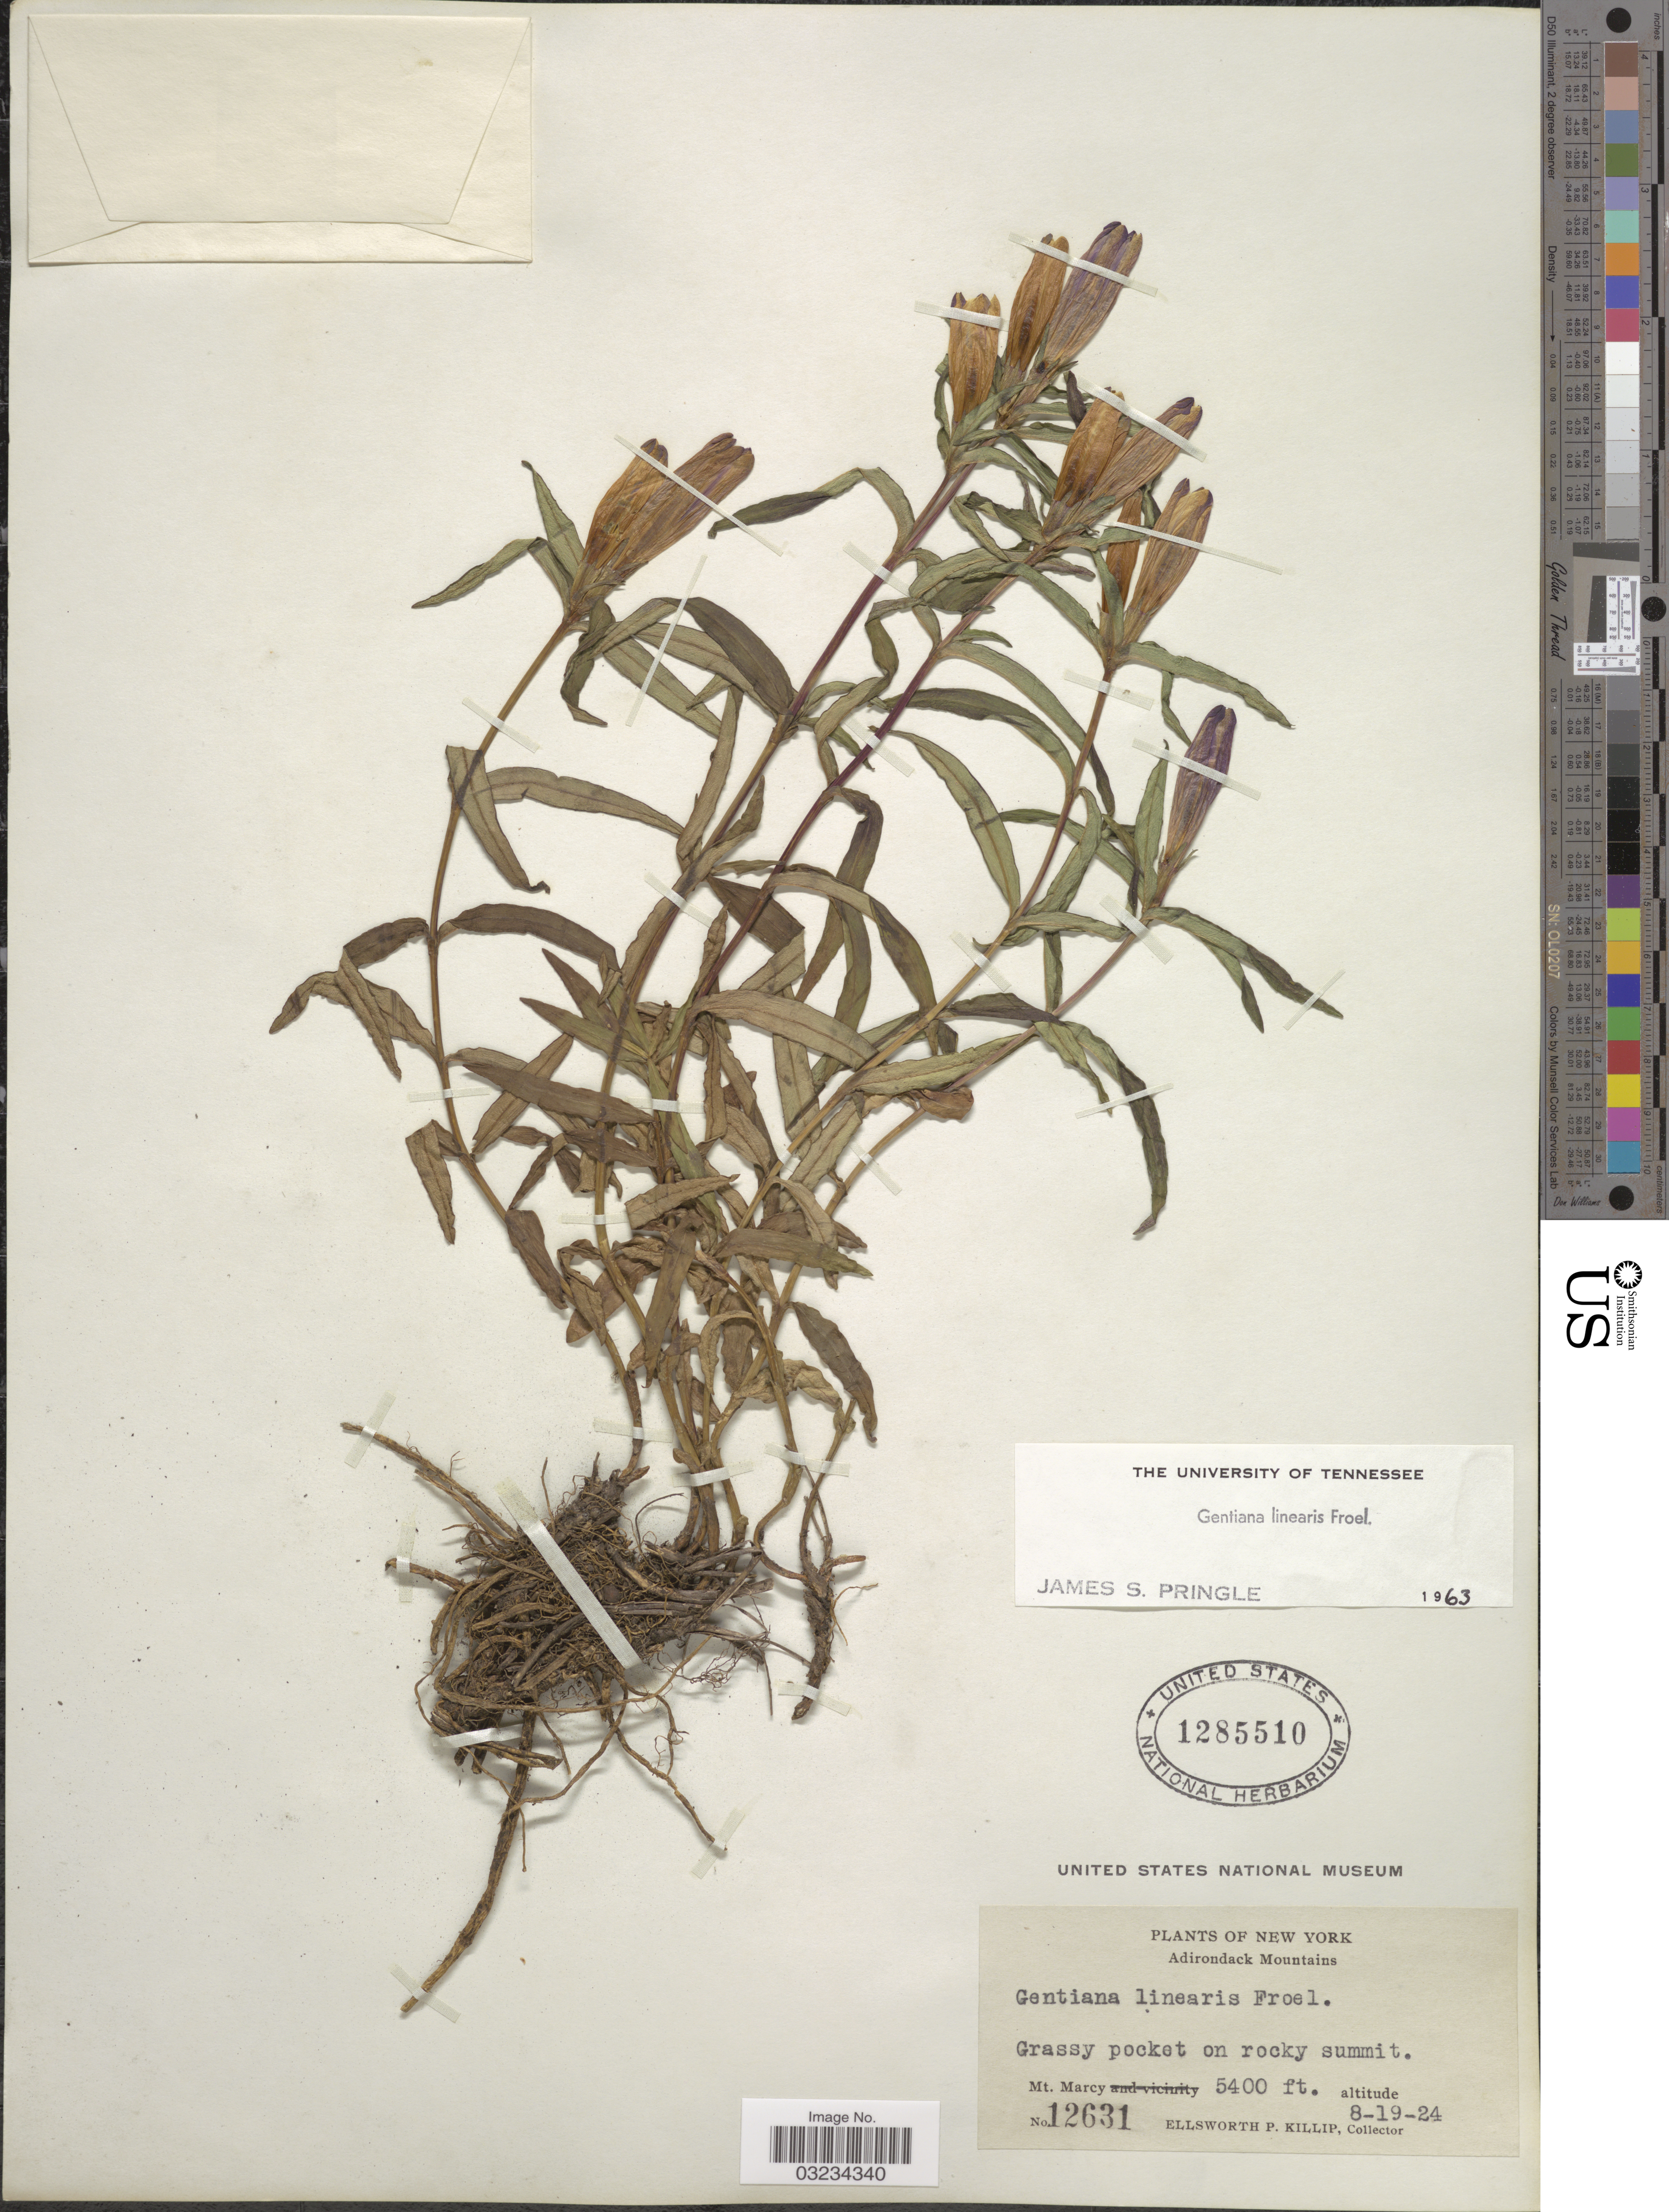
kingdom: Plantae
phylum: Tracheophyta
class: Magnoliopsida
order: Gentianales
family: Gentianaceae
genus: Gentiana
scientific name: Gentiana linearis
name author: Froel.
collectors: E. P. Killip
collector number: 12631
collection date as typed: Transcribed d/m/y: 19/8/24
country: United States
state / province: New York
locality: Adirondack Mountains. Mt. Marcy.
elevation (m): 1646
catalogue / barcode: US 1285510